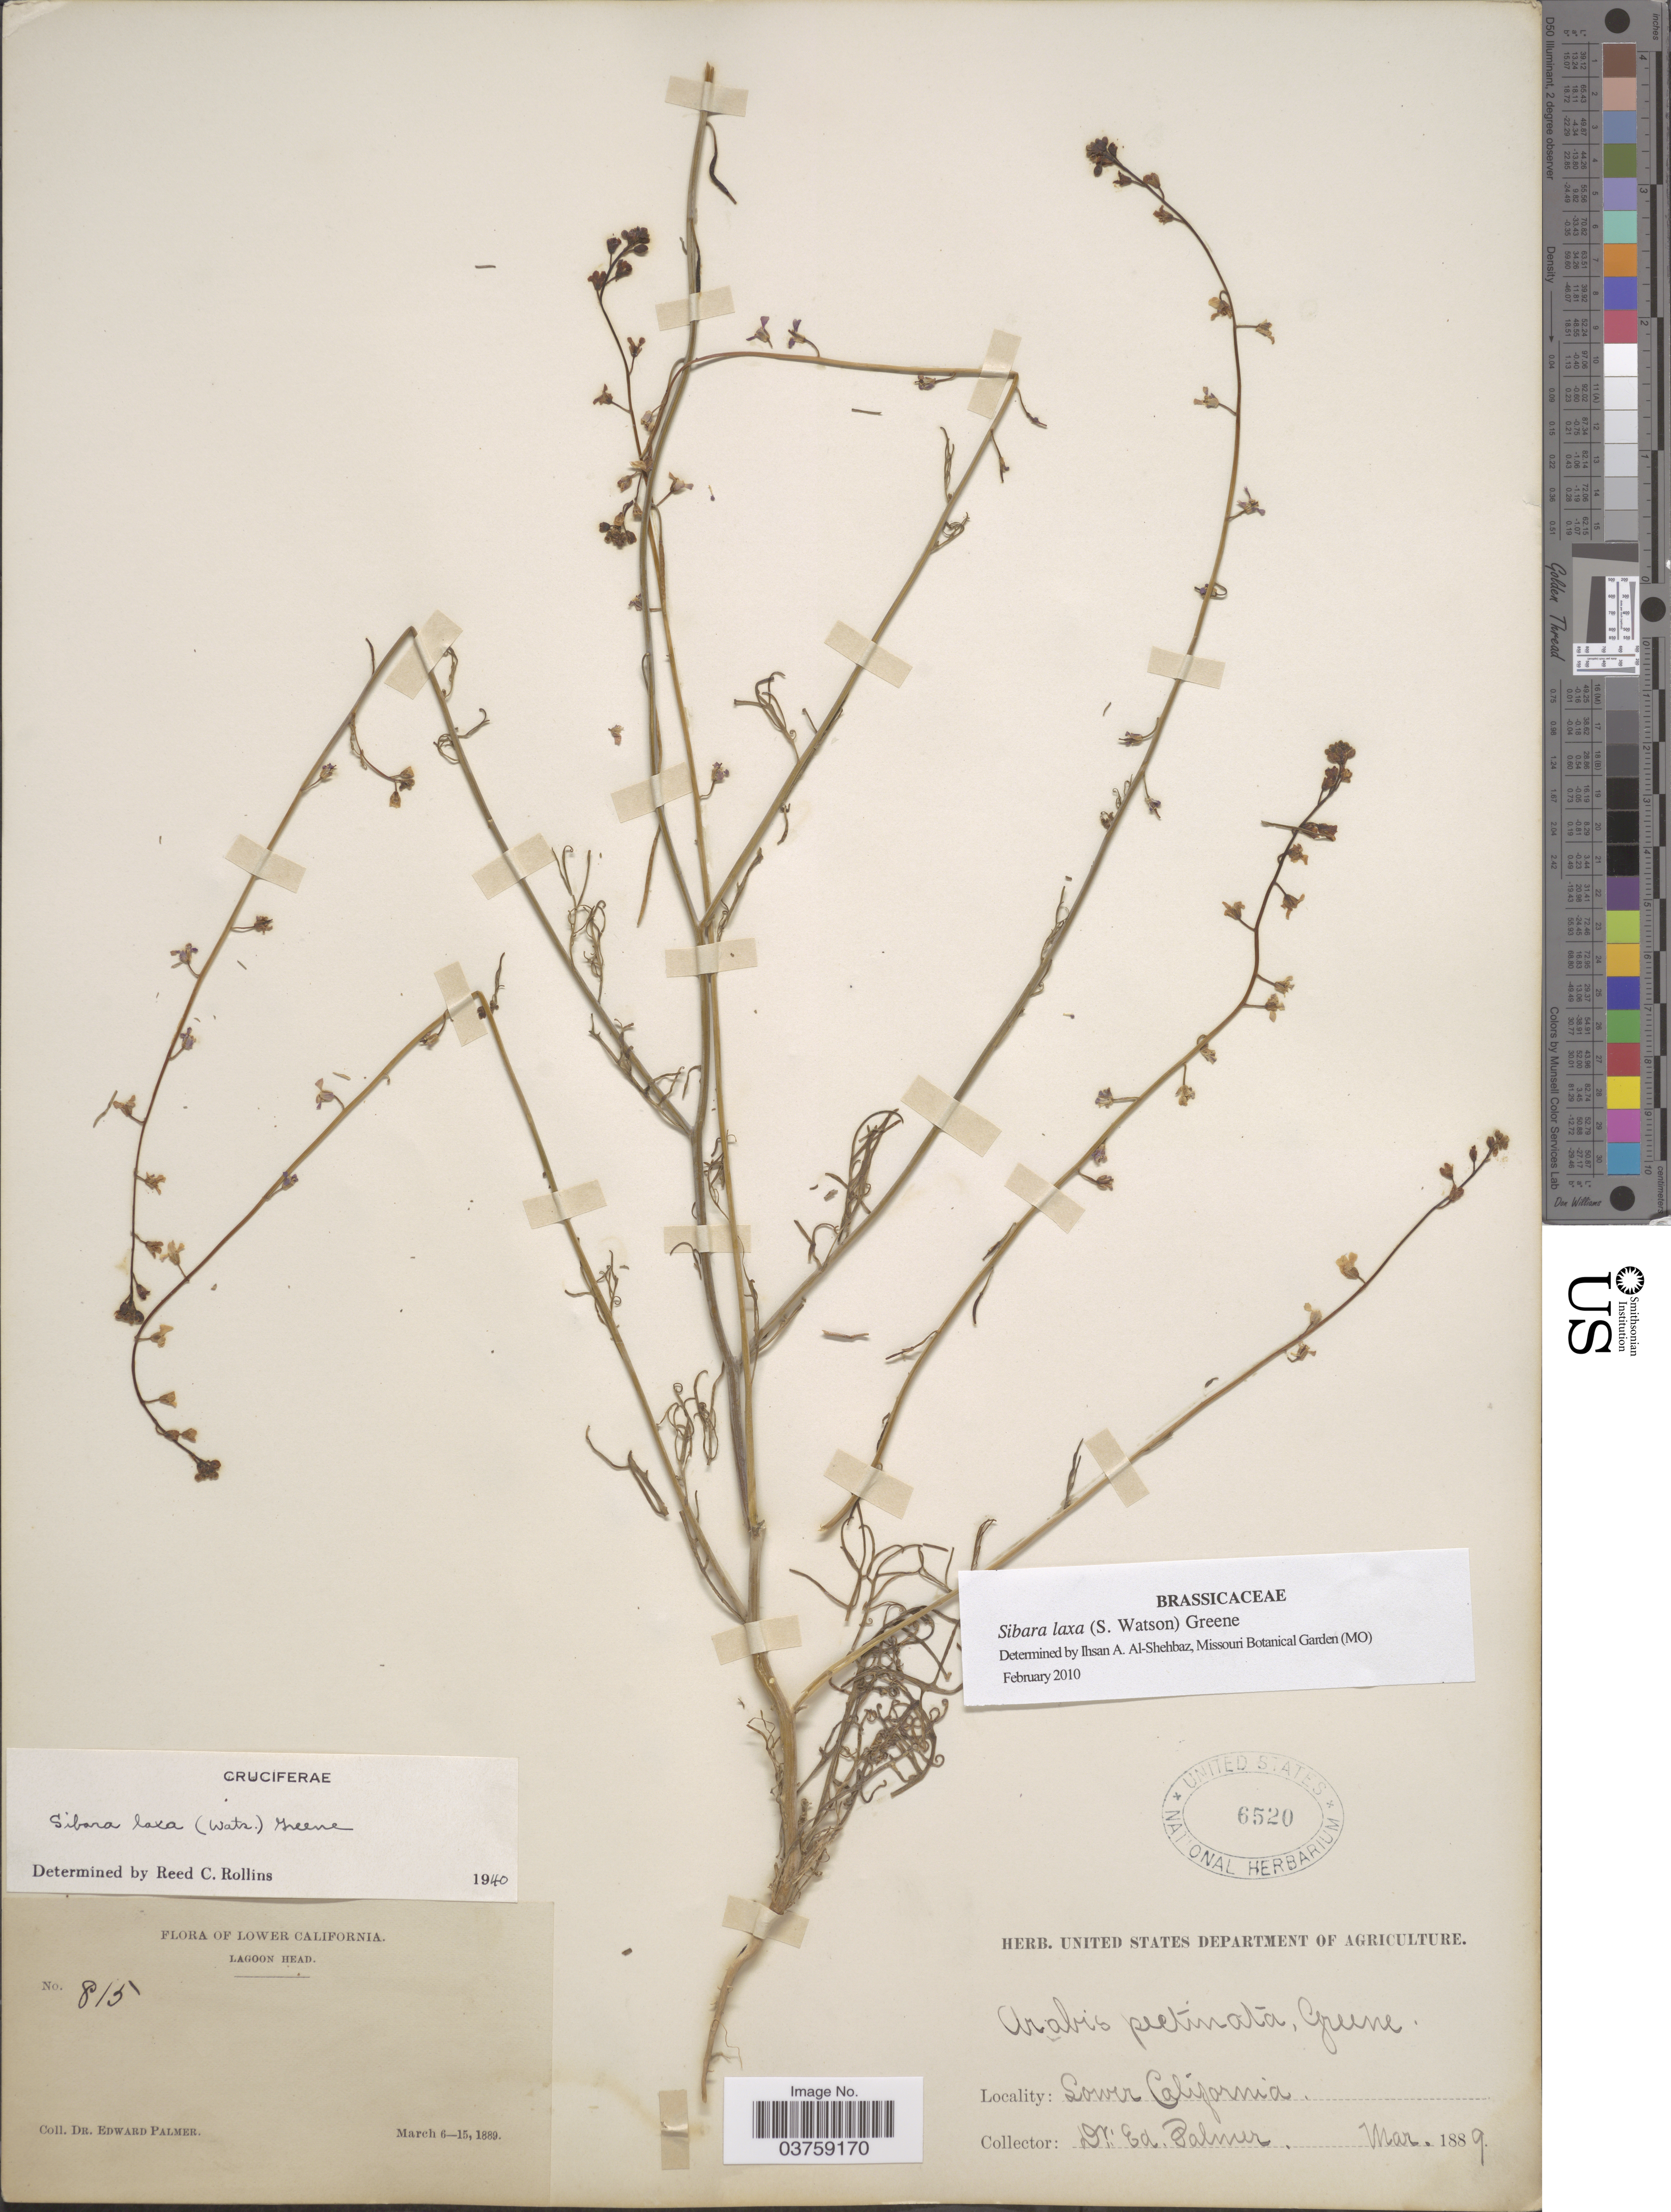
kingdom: Plantae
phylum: Tracheophyta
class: Magnoliopsida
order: Brassicales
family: Brassicaceae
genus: Sibara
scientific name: Sibara laxa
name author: (S. Watson) Greene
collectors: E. Palmer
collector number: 815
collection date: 1889-03-06/1889-03-15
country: Mexico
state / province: Baja California Norte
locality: Lower California. Lagoon Head.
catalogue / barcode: US 6520